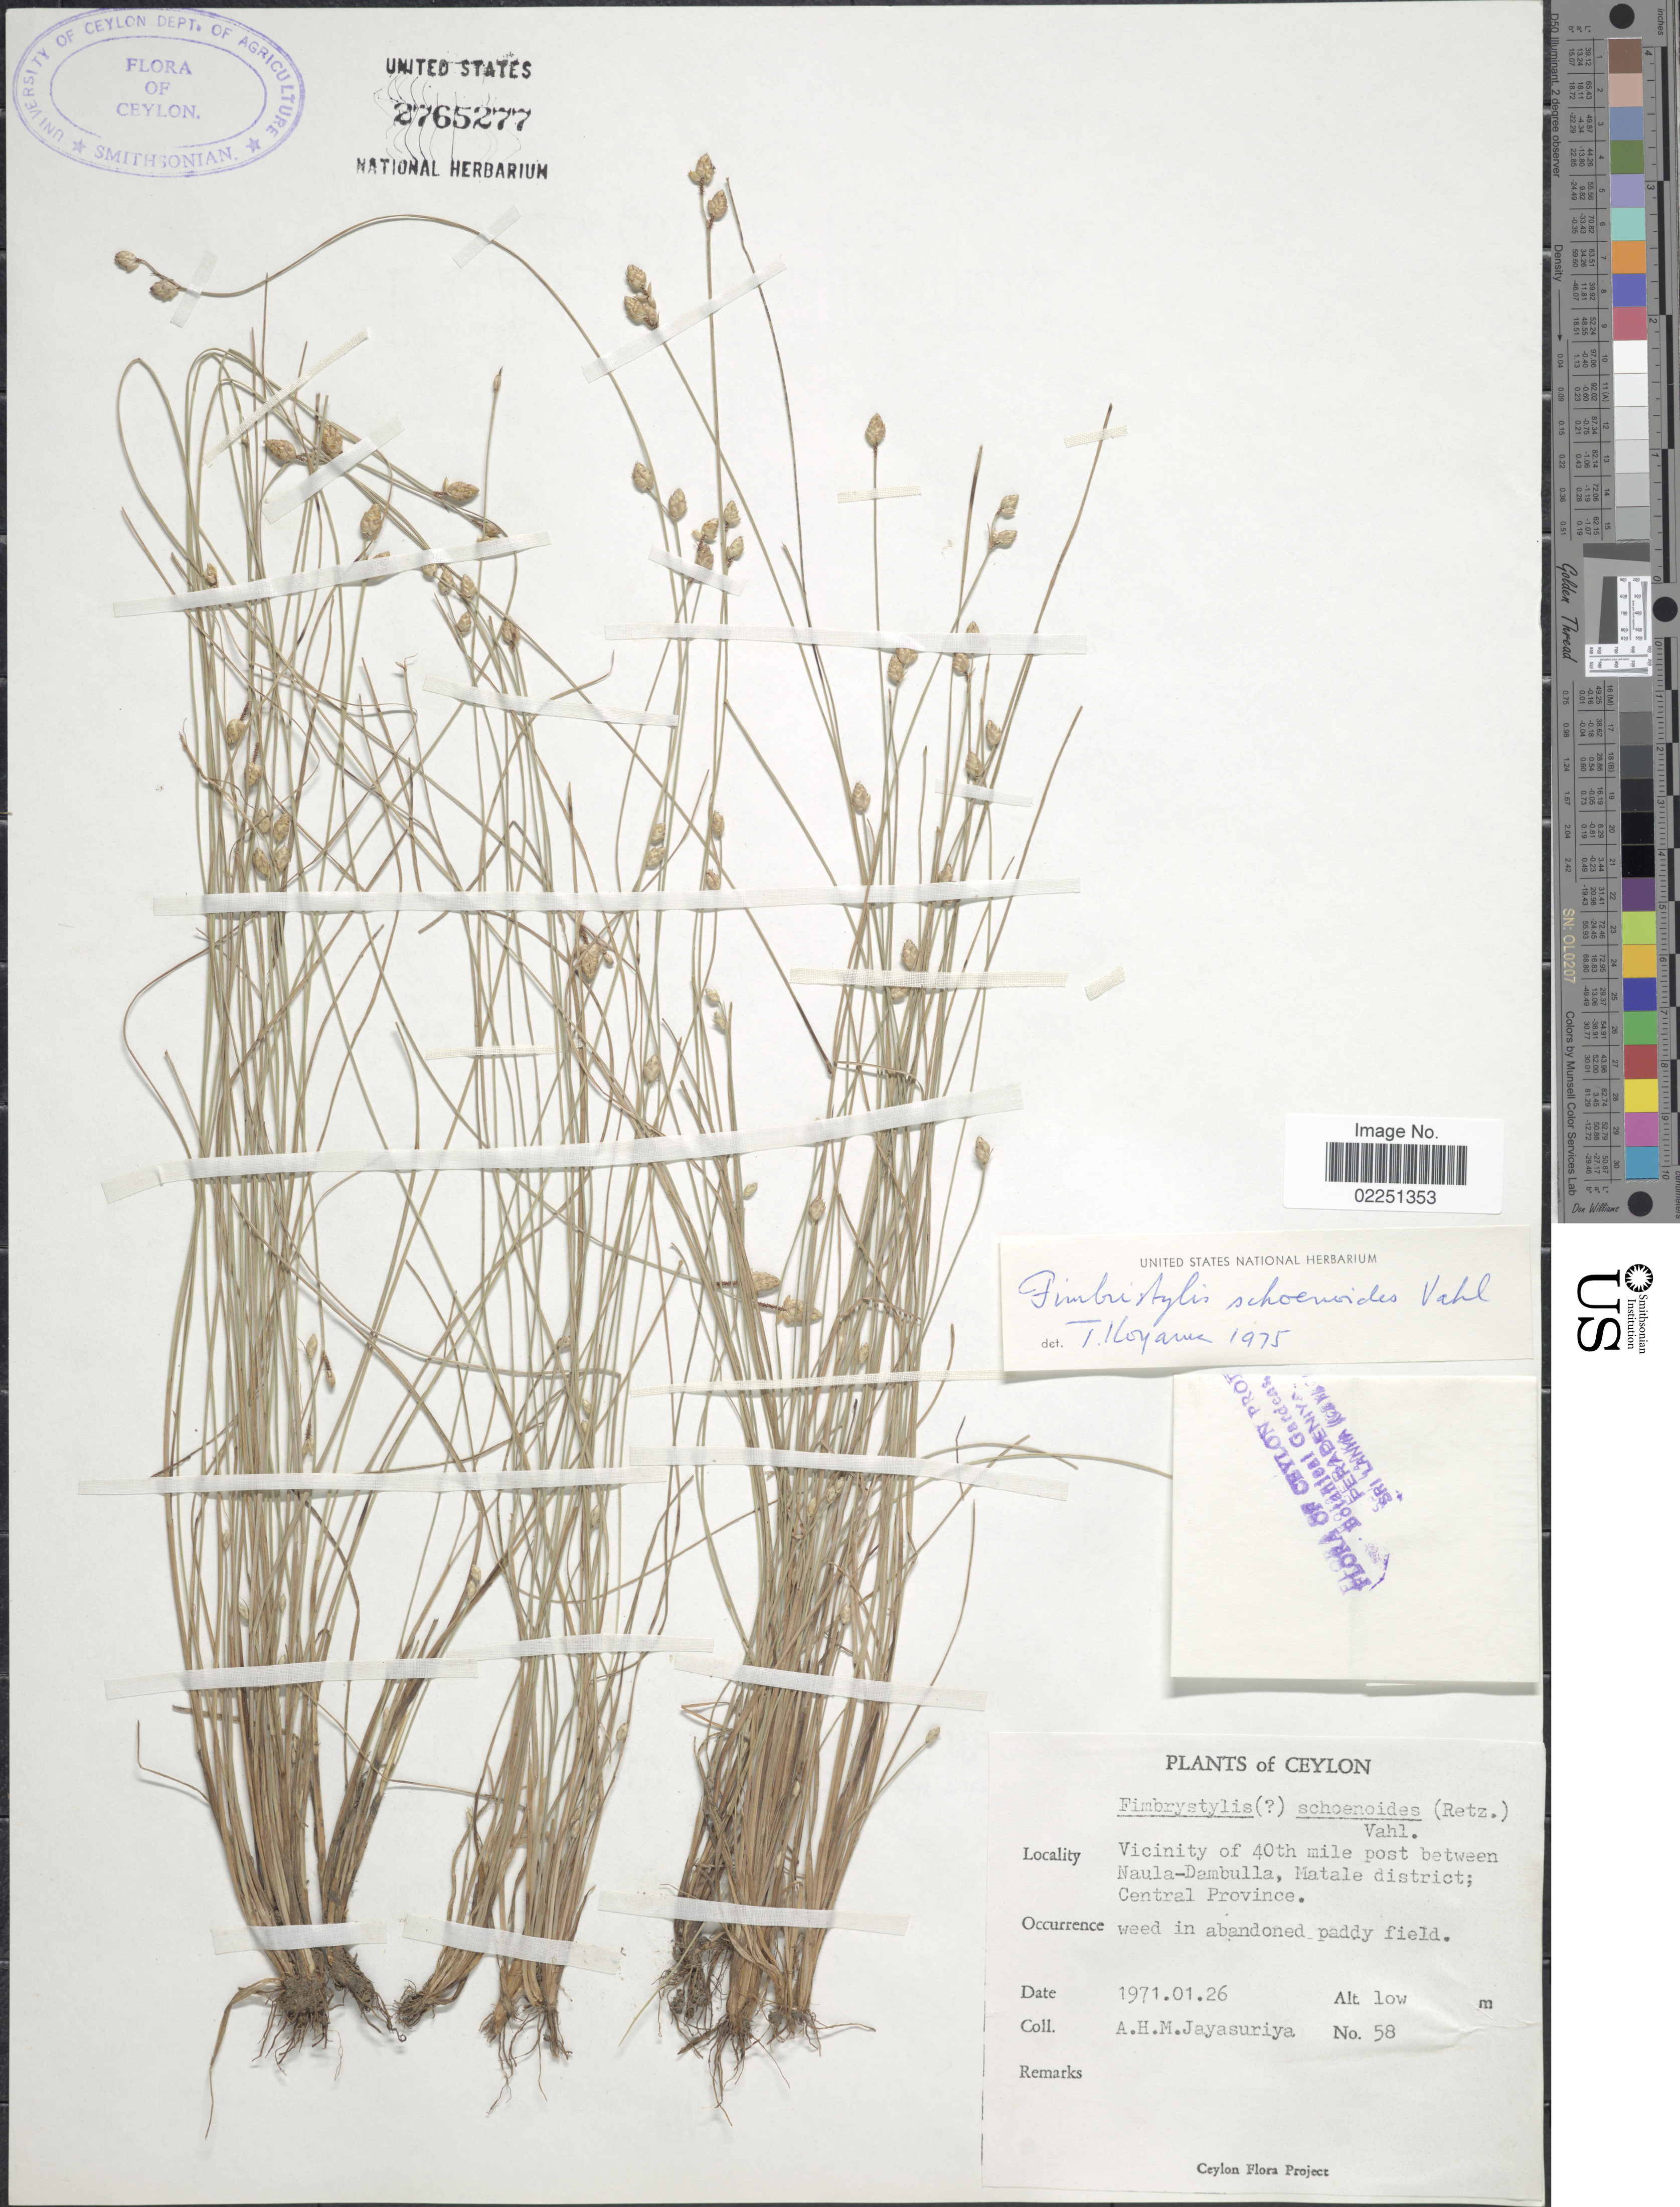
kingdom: Plantae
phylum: Tracheophyta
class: Liliopsida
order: Poales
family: Cyperaceae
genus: Fimbristylis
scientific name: Fimbristylis schoenoides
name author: (Retz.) Vahl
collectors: A. Jayasuriya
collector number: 58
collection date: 1971-01-26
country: Sri Lanka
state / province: Central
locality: Ceylon. Vicinity of the 40th mile post between Naula- Dambulla, Matale District; Central Province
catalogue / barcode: US 2765277